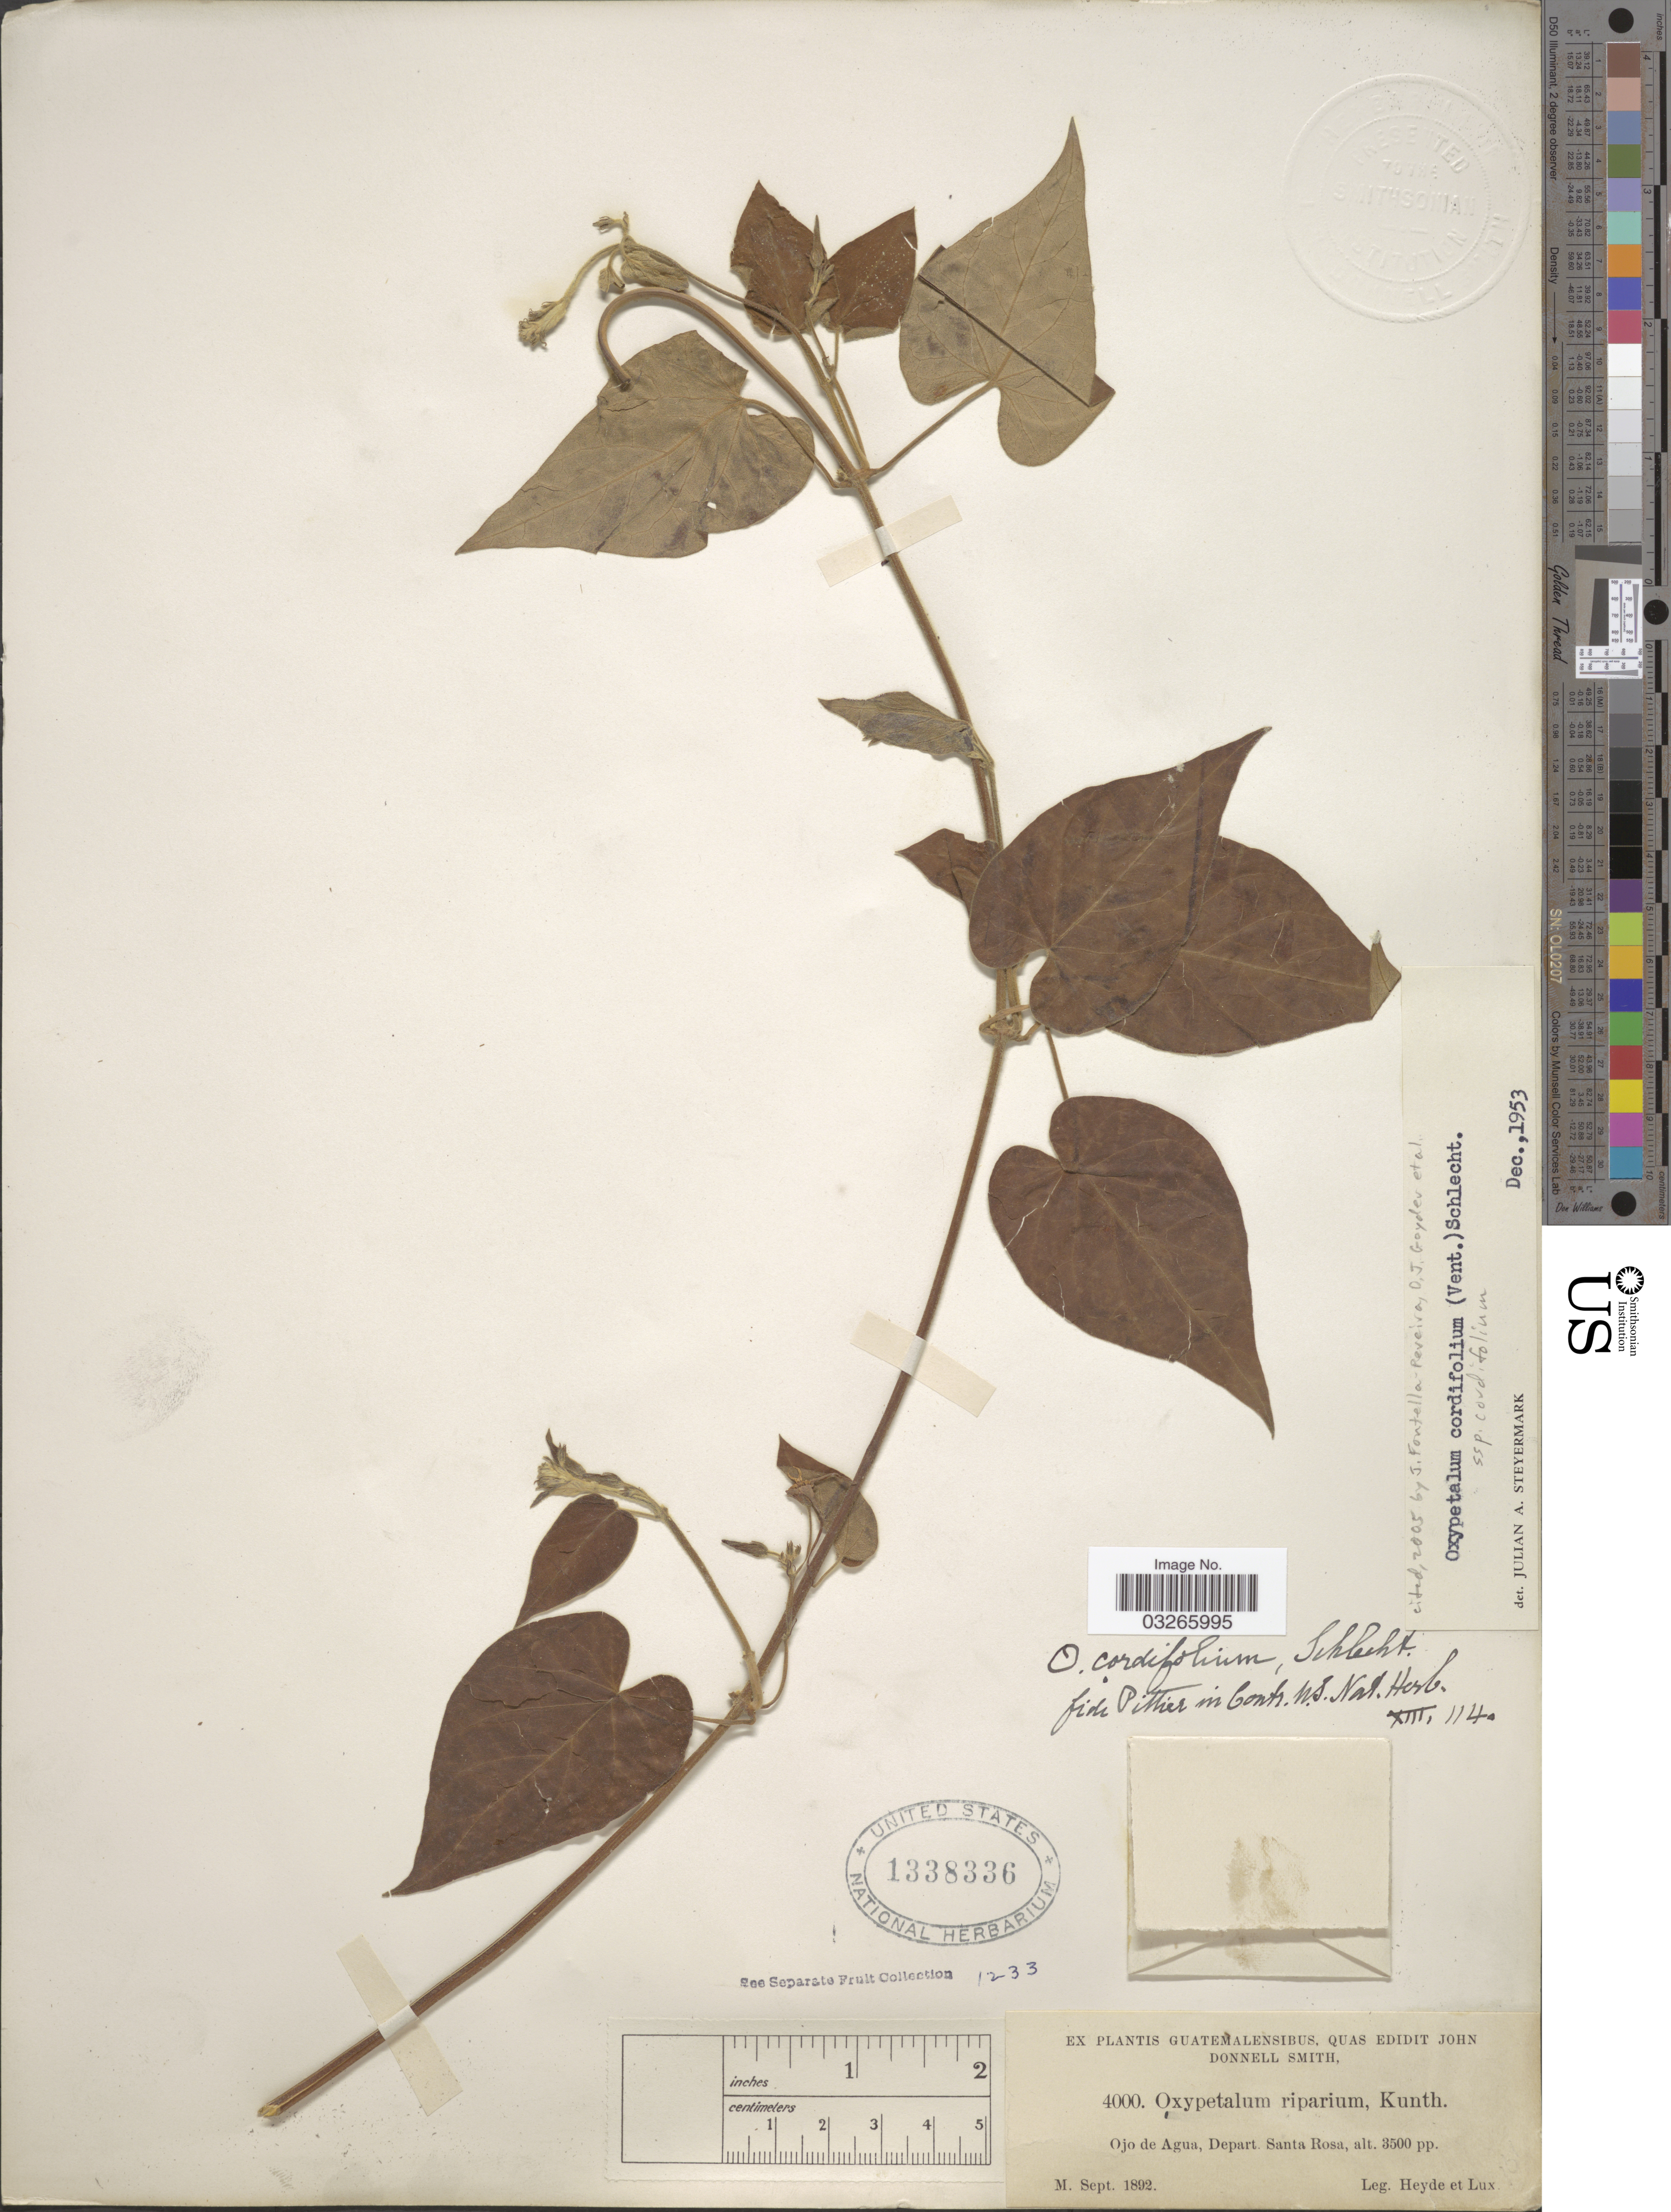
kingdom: Plantae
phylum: Tracheophyta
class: Magnoliopsida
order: Gentianales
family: Apocynaceae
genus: Oxypetalum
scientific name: Oxypetalum cordifolium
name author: (Vent.) Schltr.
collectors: Heyde & Lux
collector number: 4000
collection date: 1892-09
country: Guatemala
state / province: Santa Rosa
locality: Ojo de Agua, Depart. Santa Rosa.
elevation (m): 1067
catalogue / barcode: US 1338336